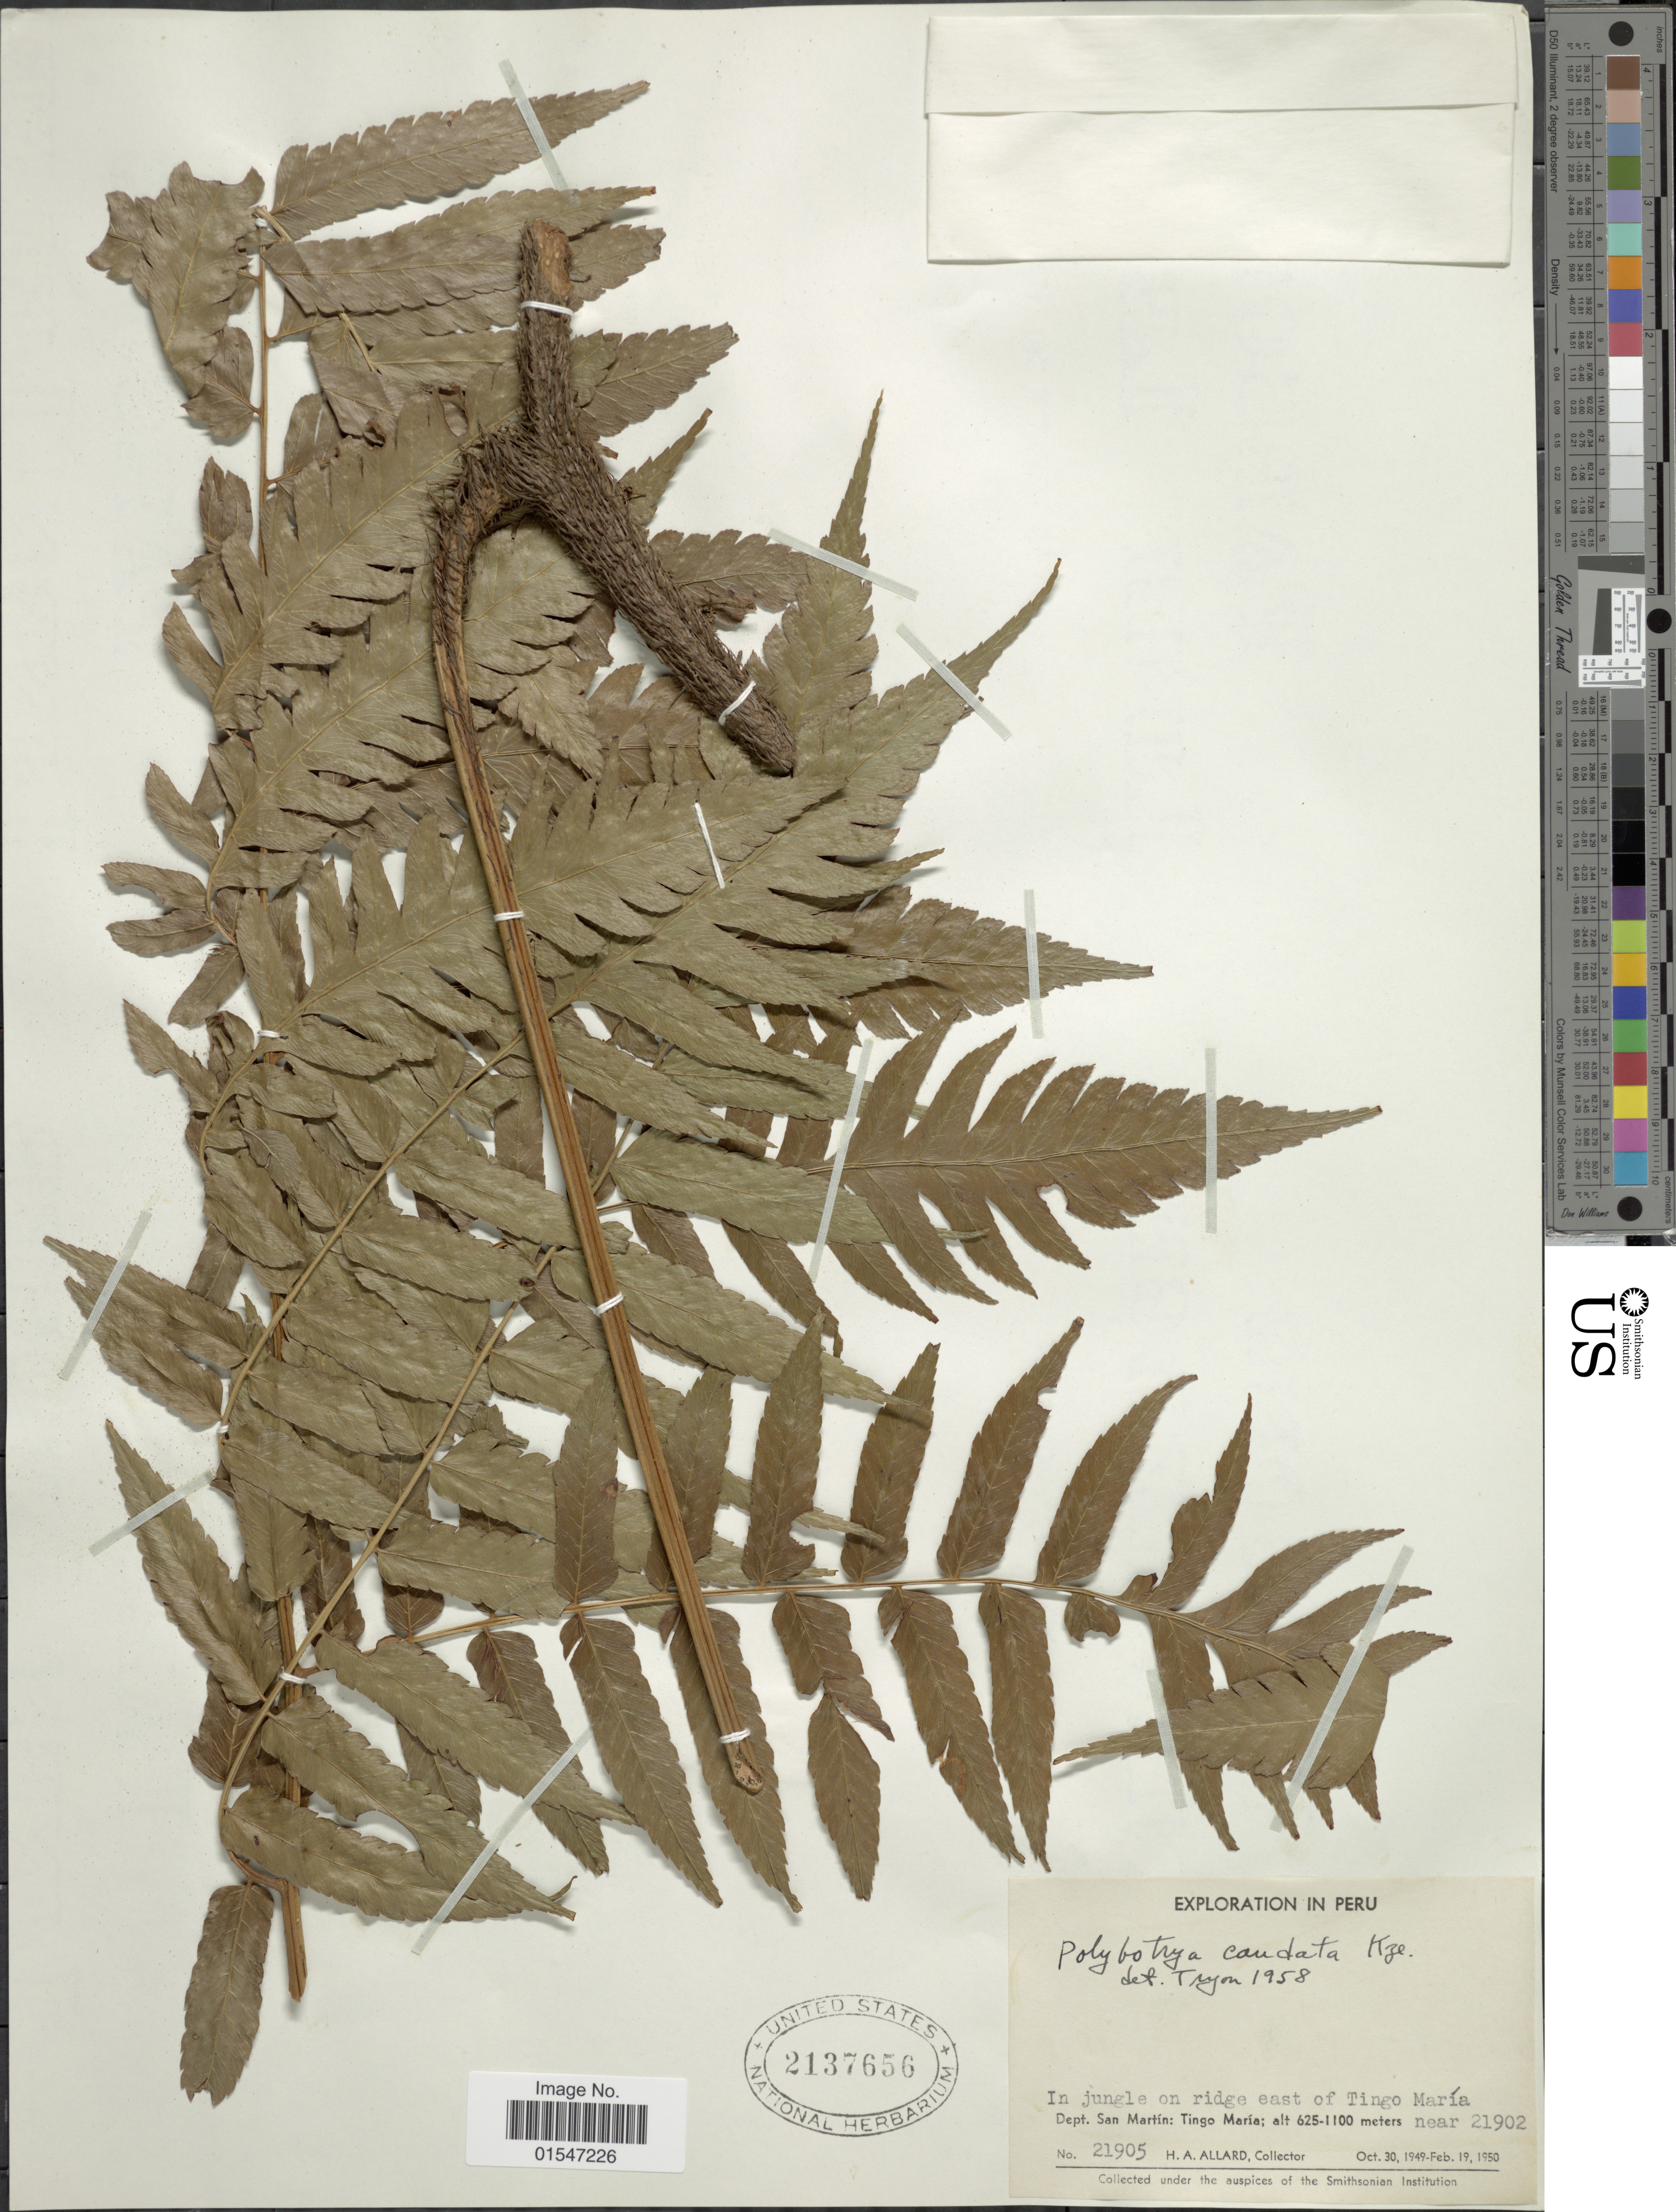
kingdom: Plantae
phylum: Tracheophyta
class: Polypodiopsida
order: Polypodiales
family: Dryopteridaceae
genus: Polybotrya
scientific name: Polybotrya caudata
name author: Kunze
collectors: H. A. Allard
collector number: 21905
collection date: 1949-10-30/1950-01-19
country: Peru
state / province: San Martín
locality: In jungle on ridge east of Tingo María, Tingo Maria, near 21902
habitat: in jungle on ridge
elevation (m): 625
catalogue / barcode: US 2137656